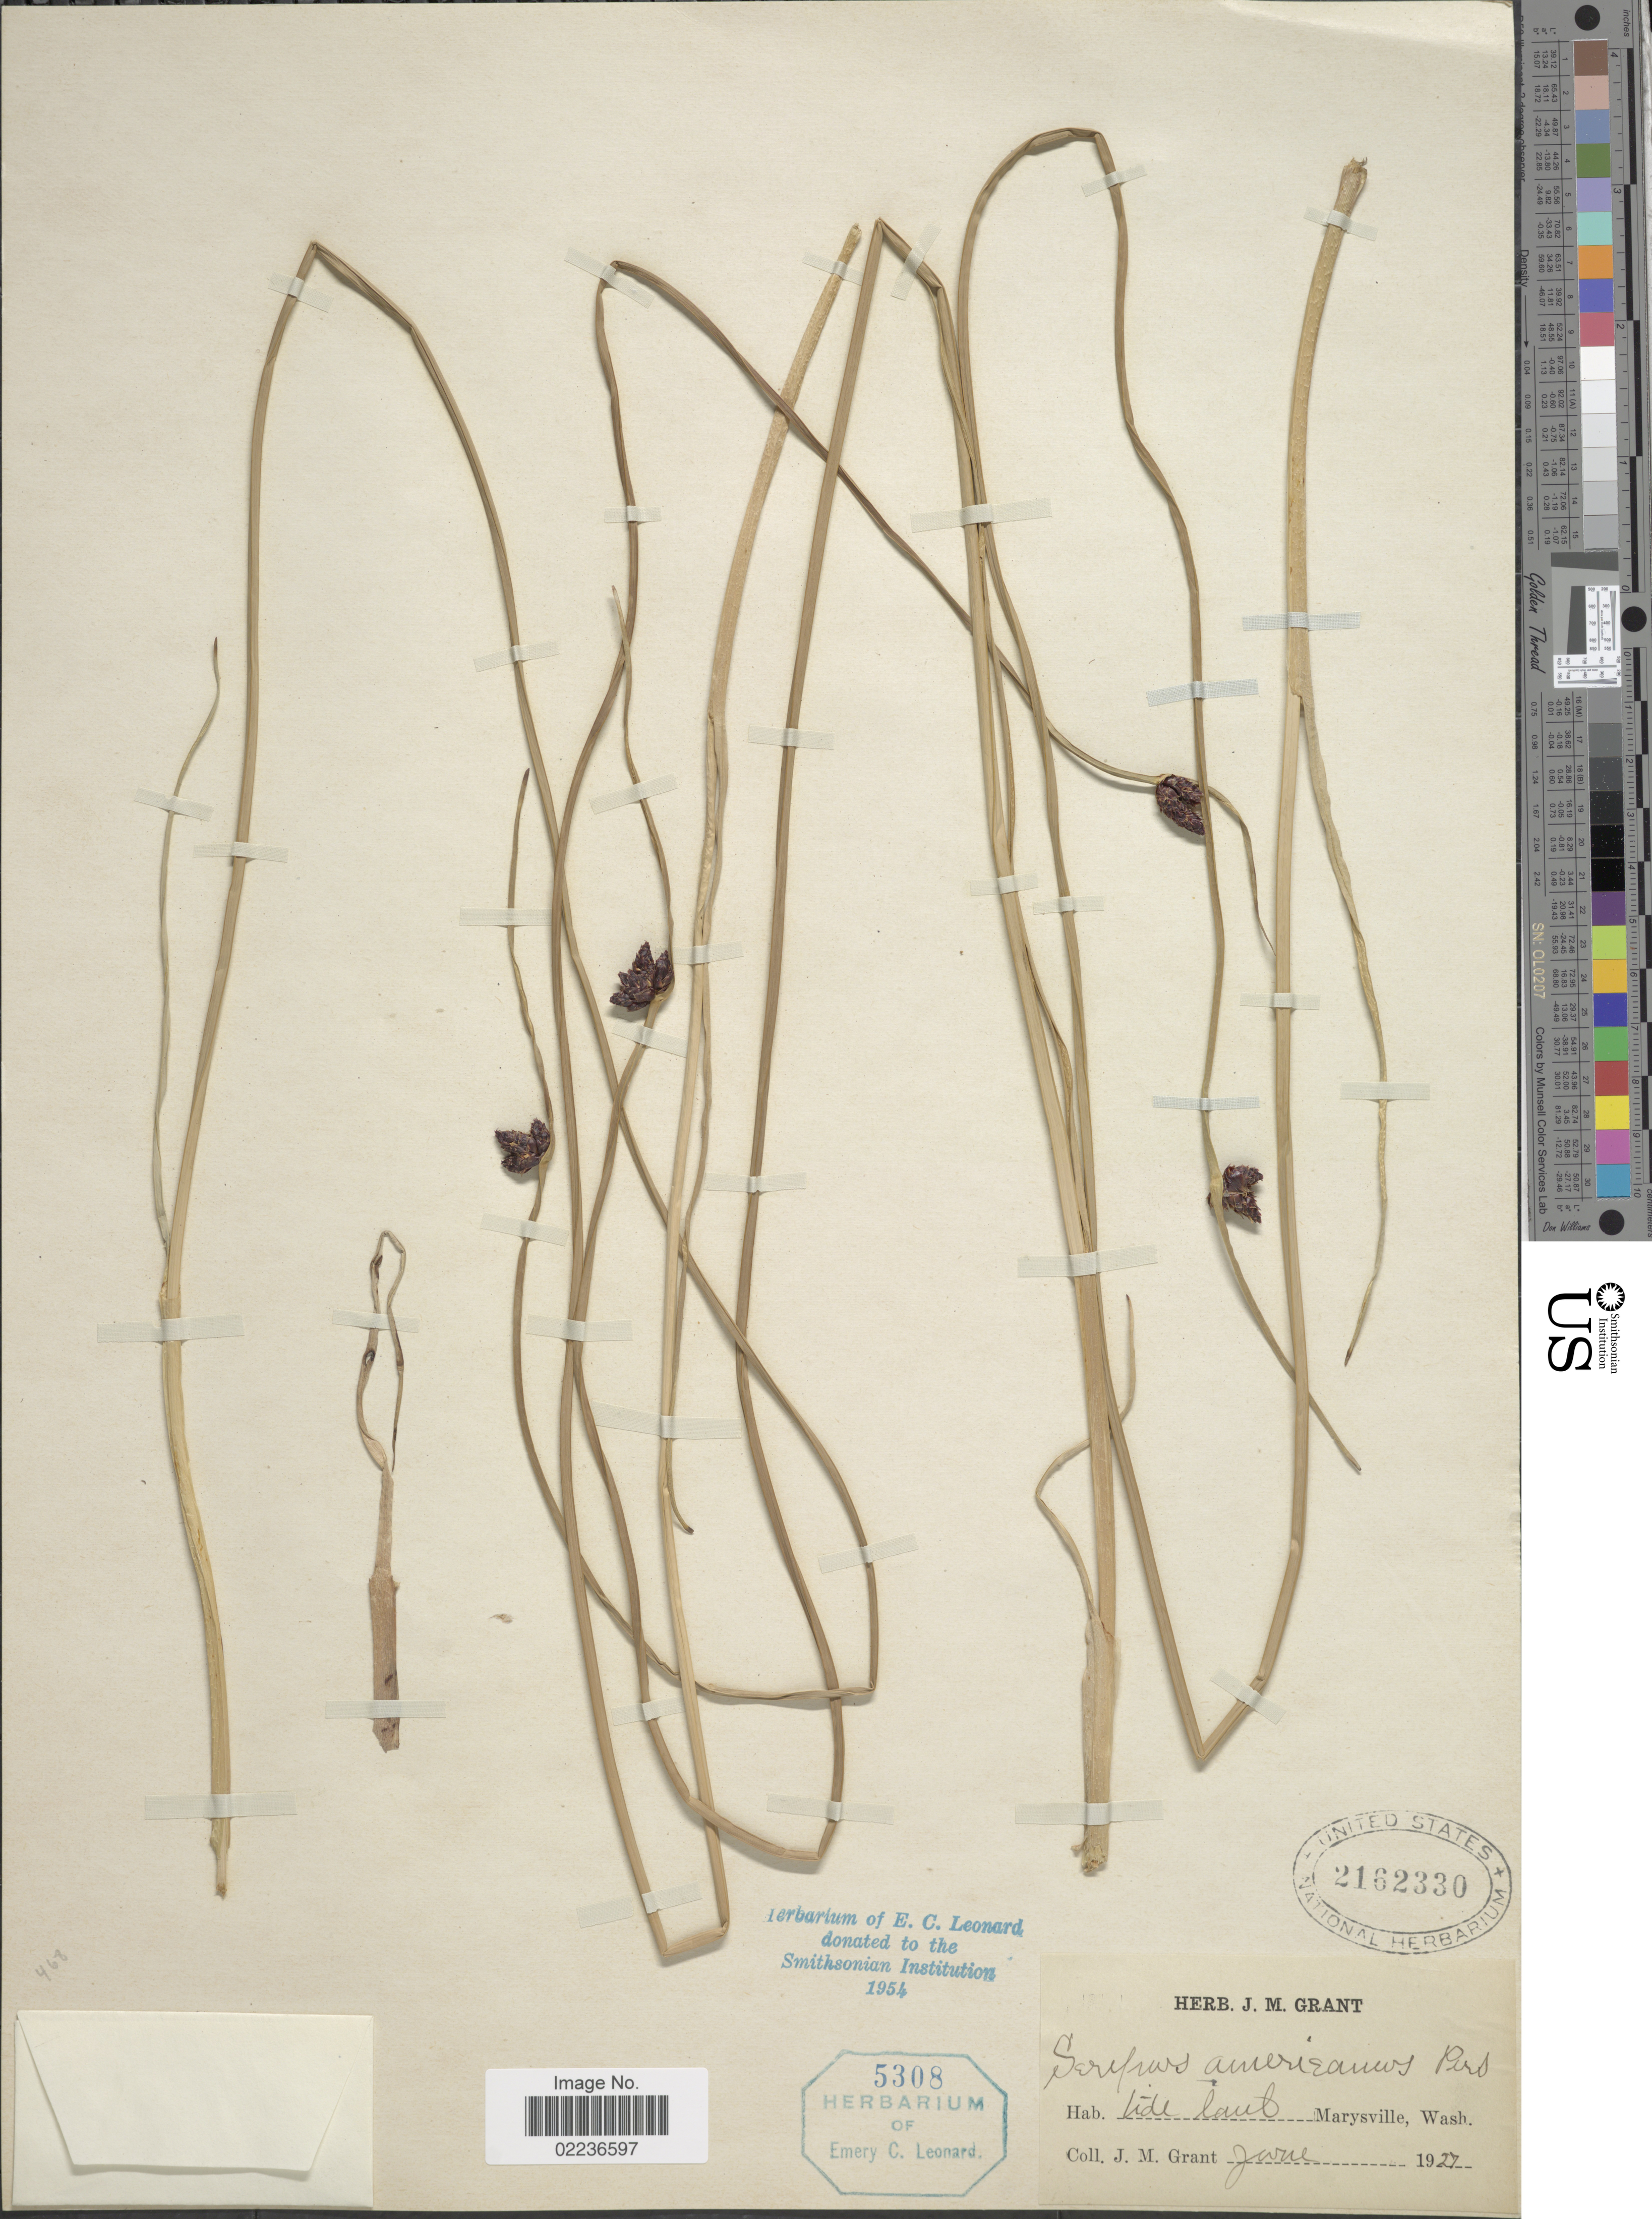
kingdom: Plantae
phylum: Tracheophyta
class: Liliopsida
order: Poales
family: Cyperaceae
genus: Schoenoplectus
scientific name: Schoenoplectus pungens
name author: (Vahl) Palla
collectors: J. M. Grant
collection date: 1927-06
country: United States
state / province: Washington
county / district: Snohomish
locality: Marysville.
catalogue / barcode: US 2162330